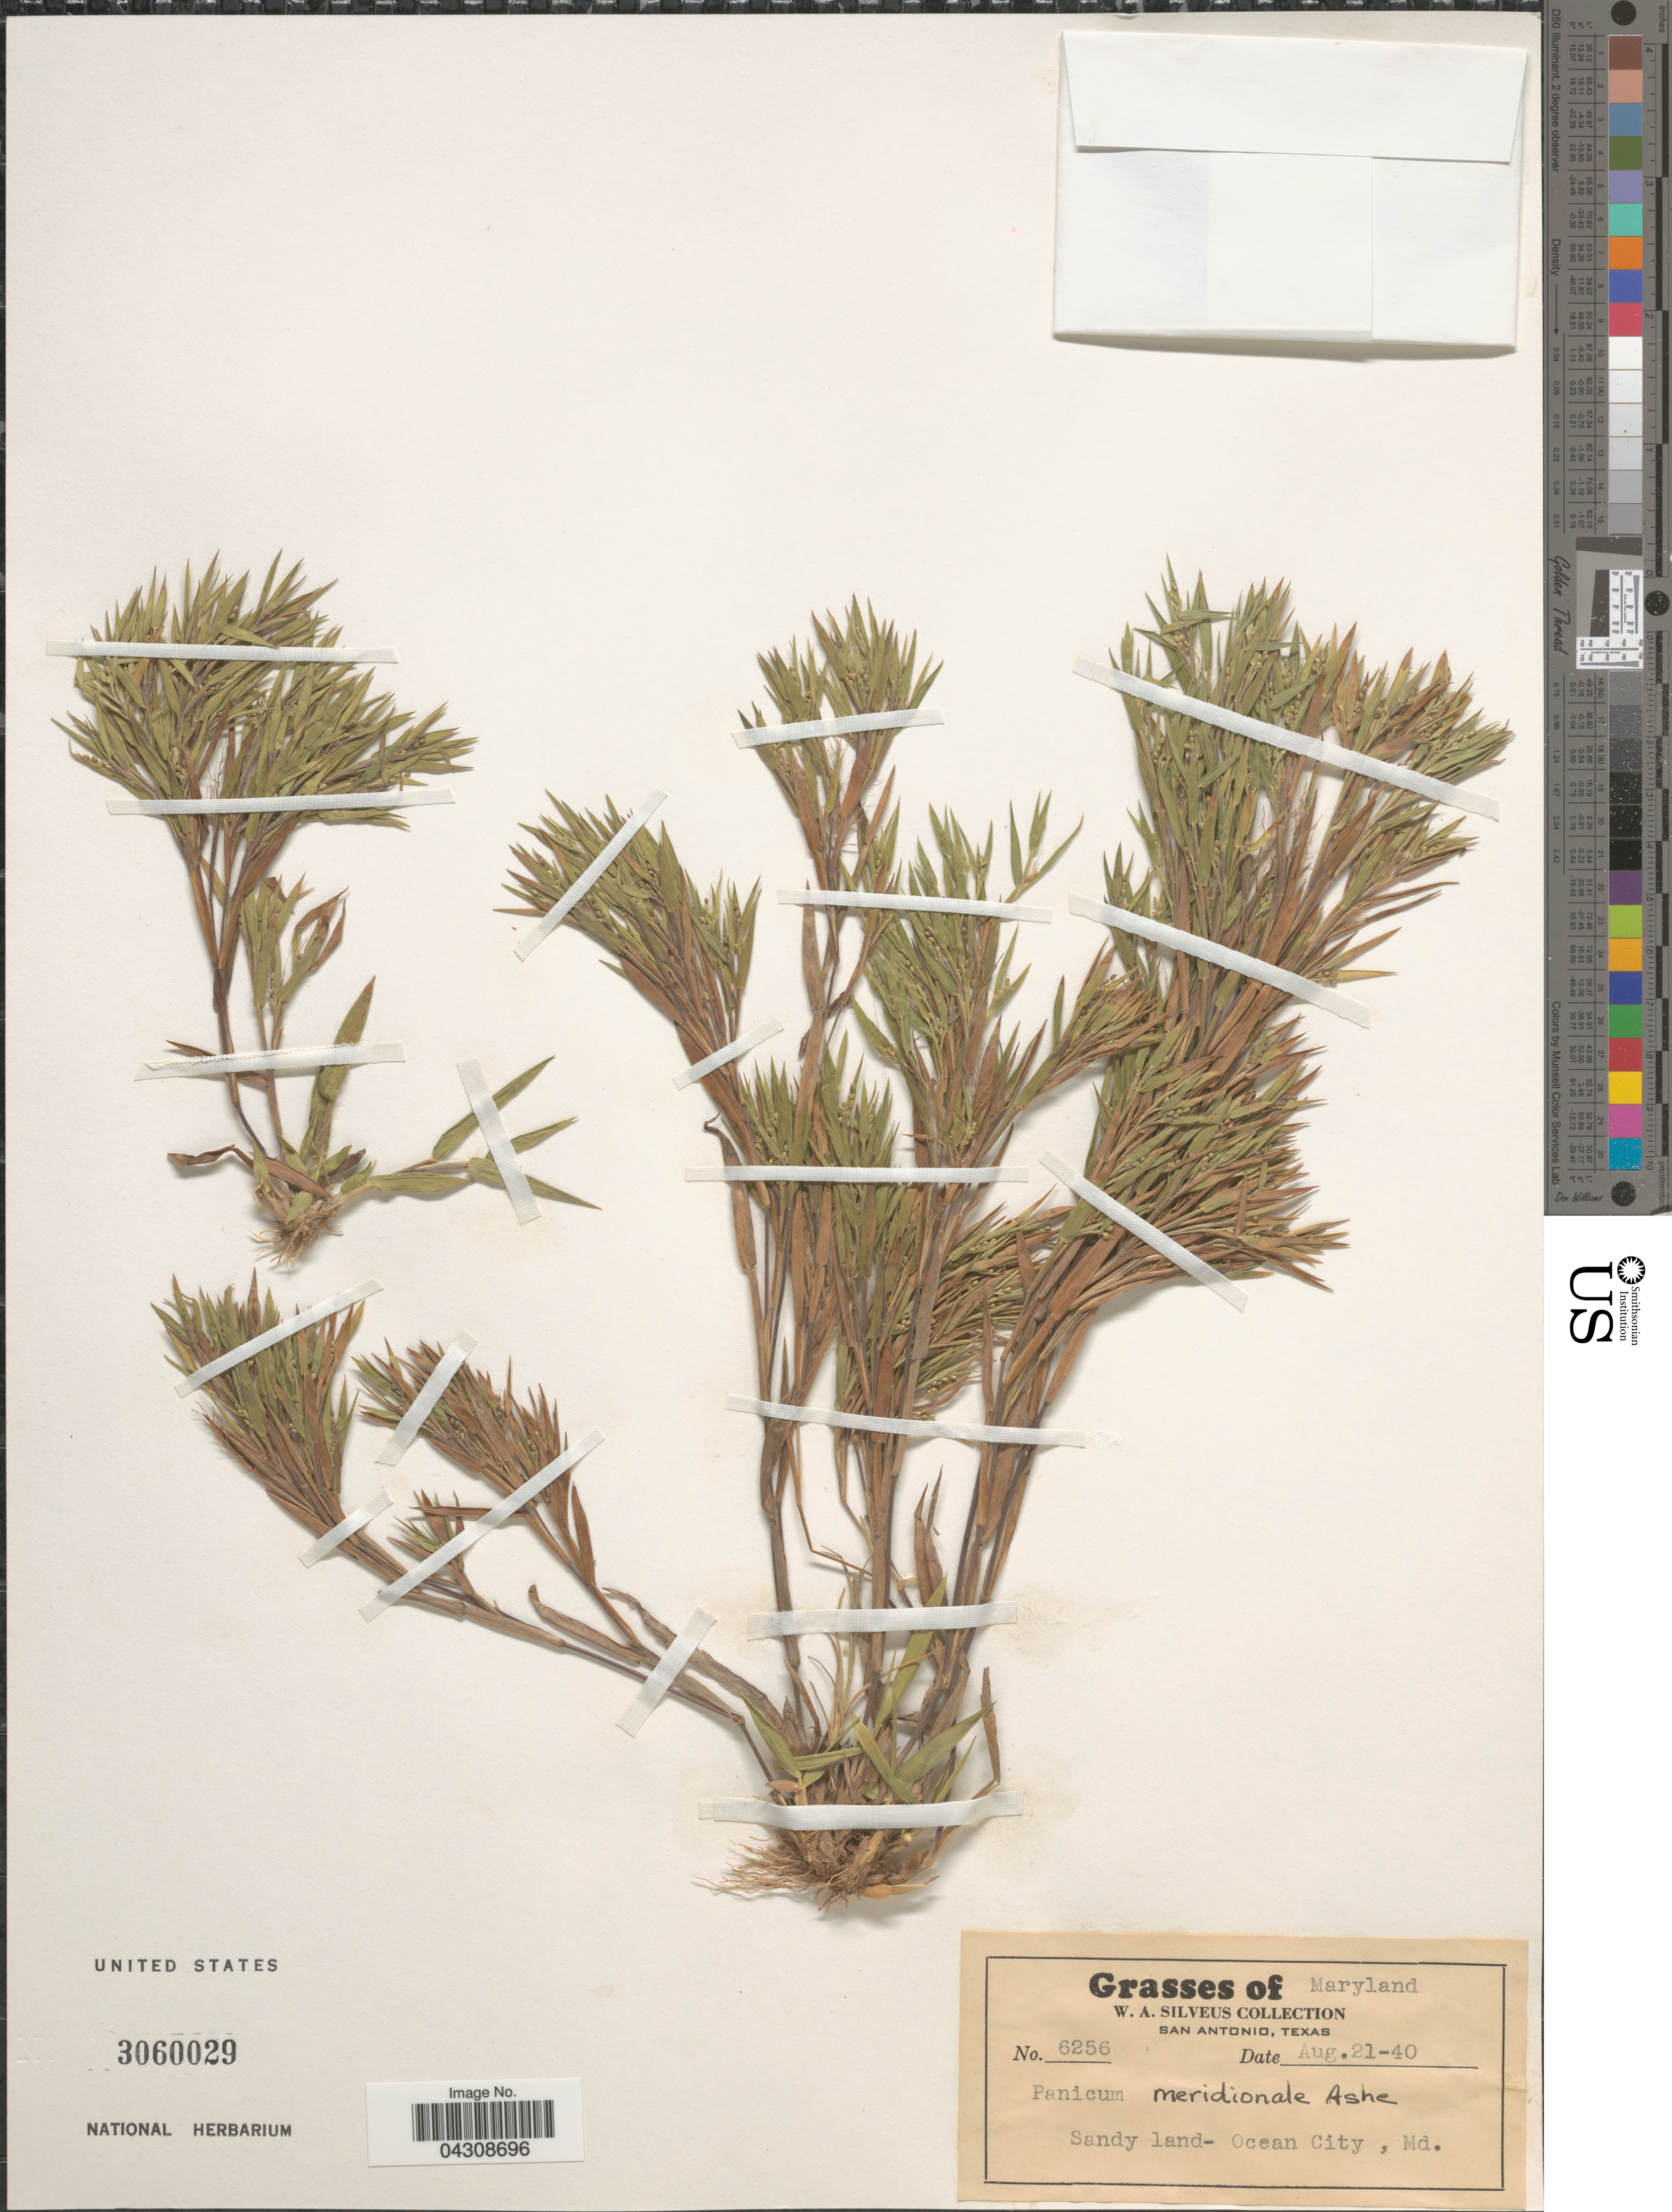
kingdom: Plantae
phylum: Tracheophyta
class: Liliopsida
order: Poales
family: Poaceae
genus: Dichanthelium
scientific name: Dichanthelium acuminatum var. acuminatum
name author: (Sw.) Gould & C.A. Clark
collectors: W. Silveus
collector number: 6256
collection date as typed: Transcribed d/m/y: 21/8/40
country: United States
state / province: Maryland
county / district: Worcester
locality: Sandy land - Ocean City.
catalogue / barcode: US 3060029